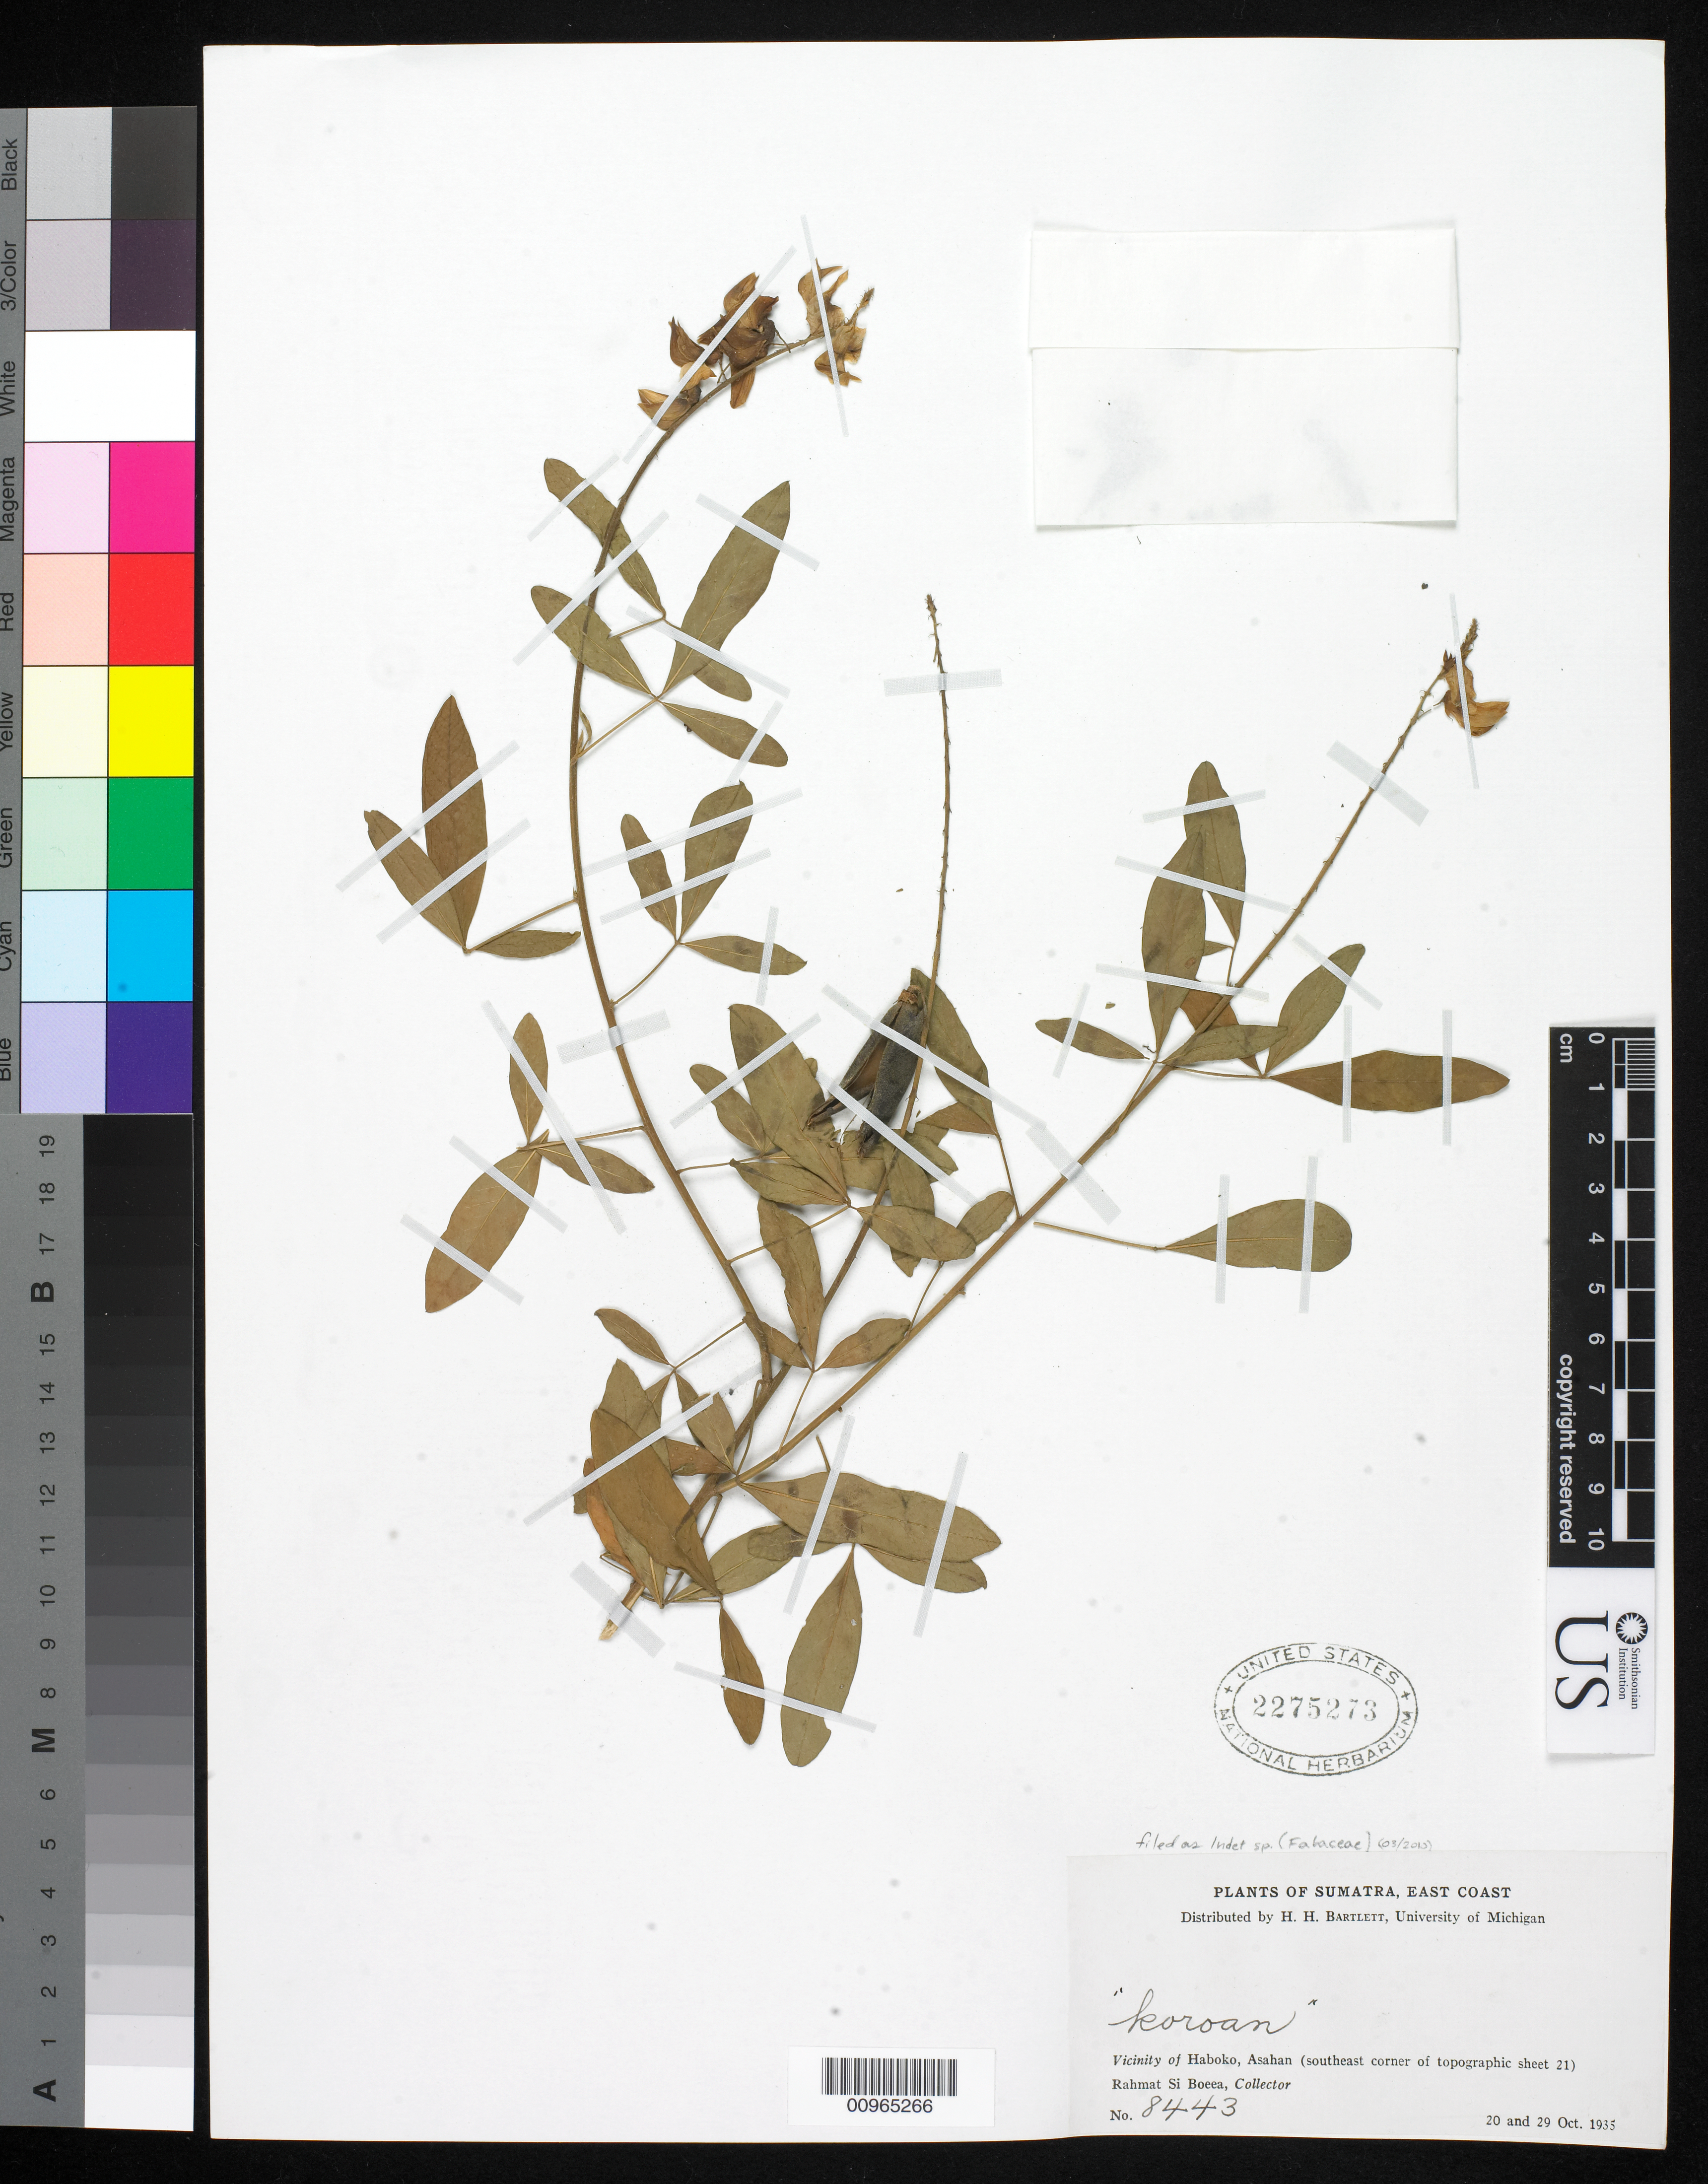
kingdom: Plantae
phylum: Tracheophyta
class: Magnoliopsida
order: Fabales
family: Fabaceae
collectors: Rahmat Si Boeea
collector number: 8443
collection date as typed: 20 Oct 1935 and 29 Oct 1935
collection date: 1935-10-20,1935-10-29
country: Indonesia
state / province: Sumatra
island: Sumatra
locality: (East Coast) Vicinity of Haboko, Asahan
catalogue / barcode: US 2275273